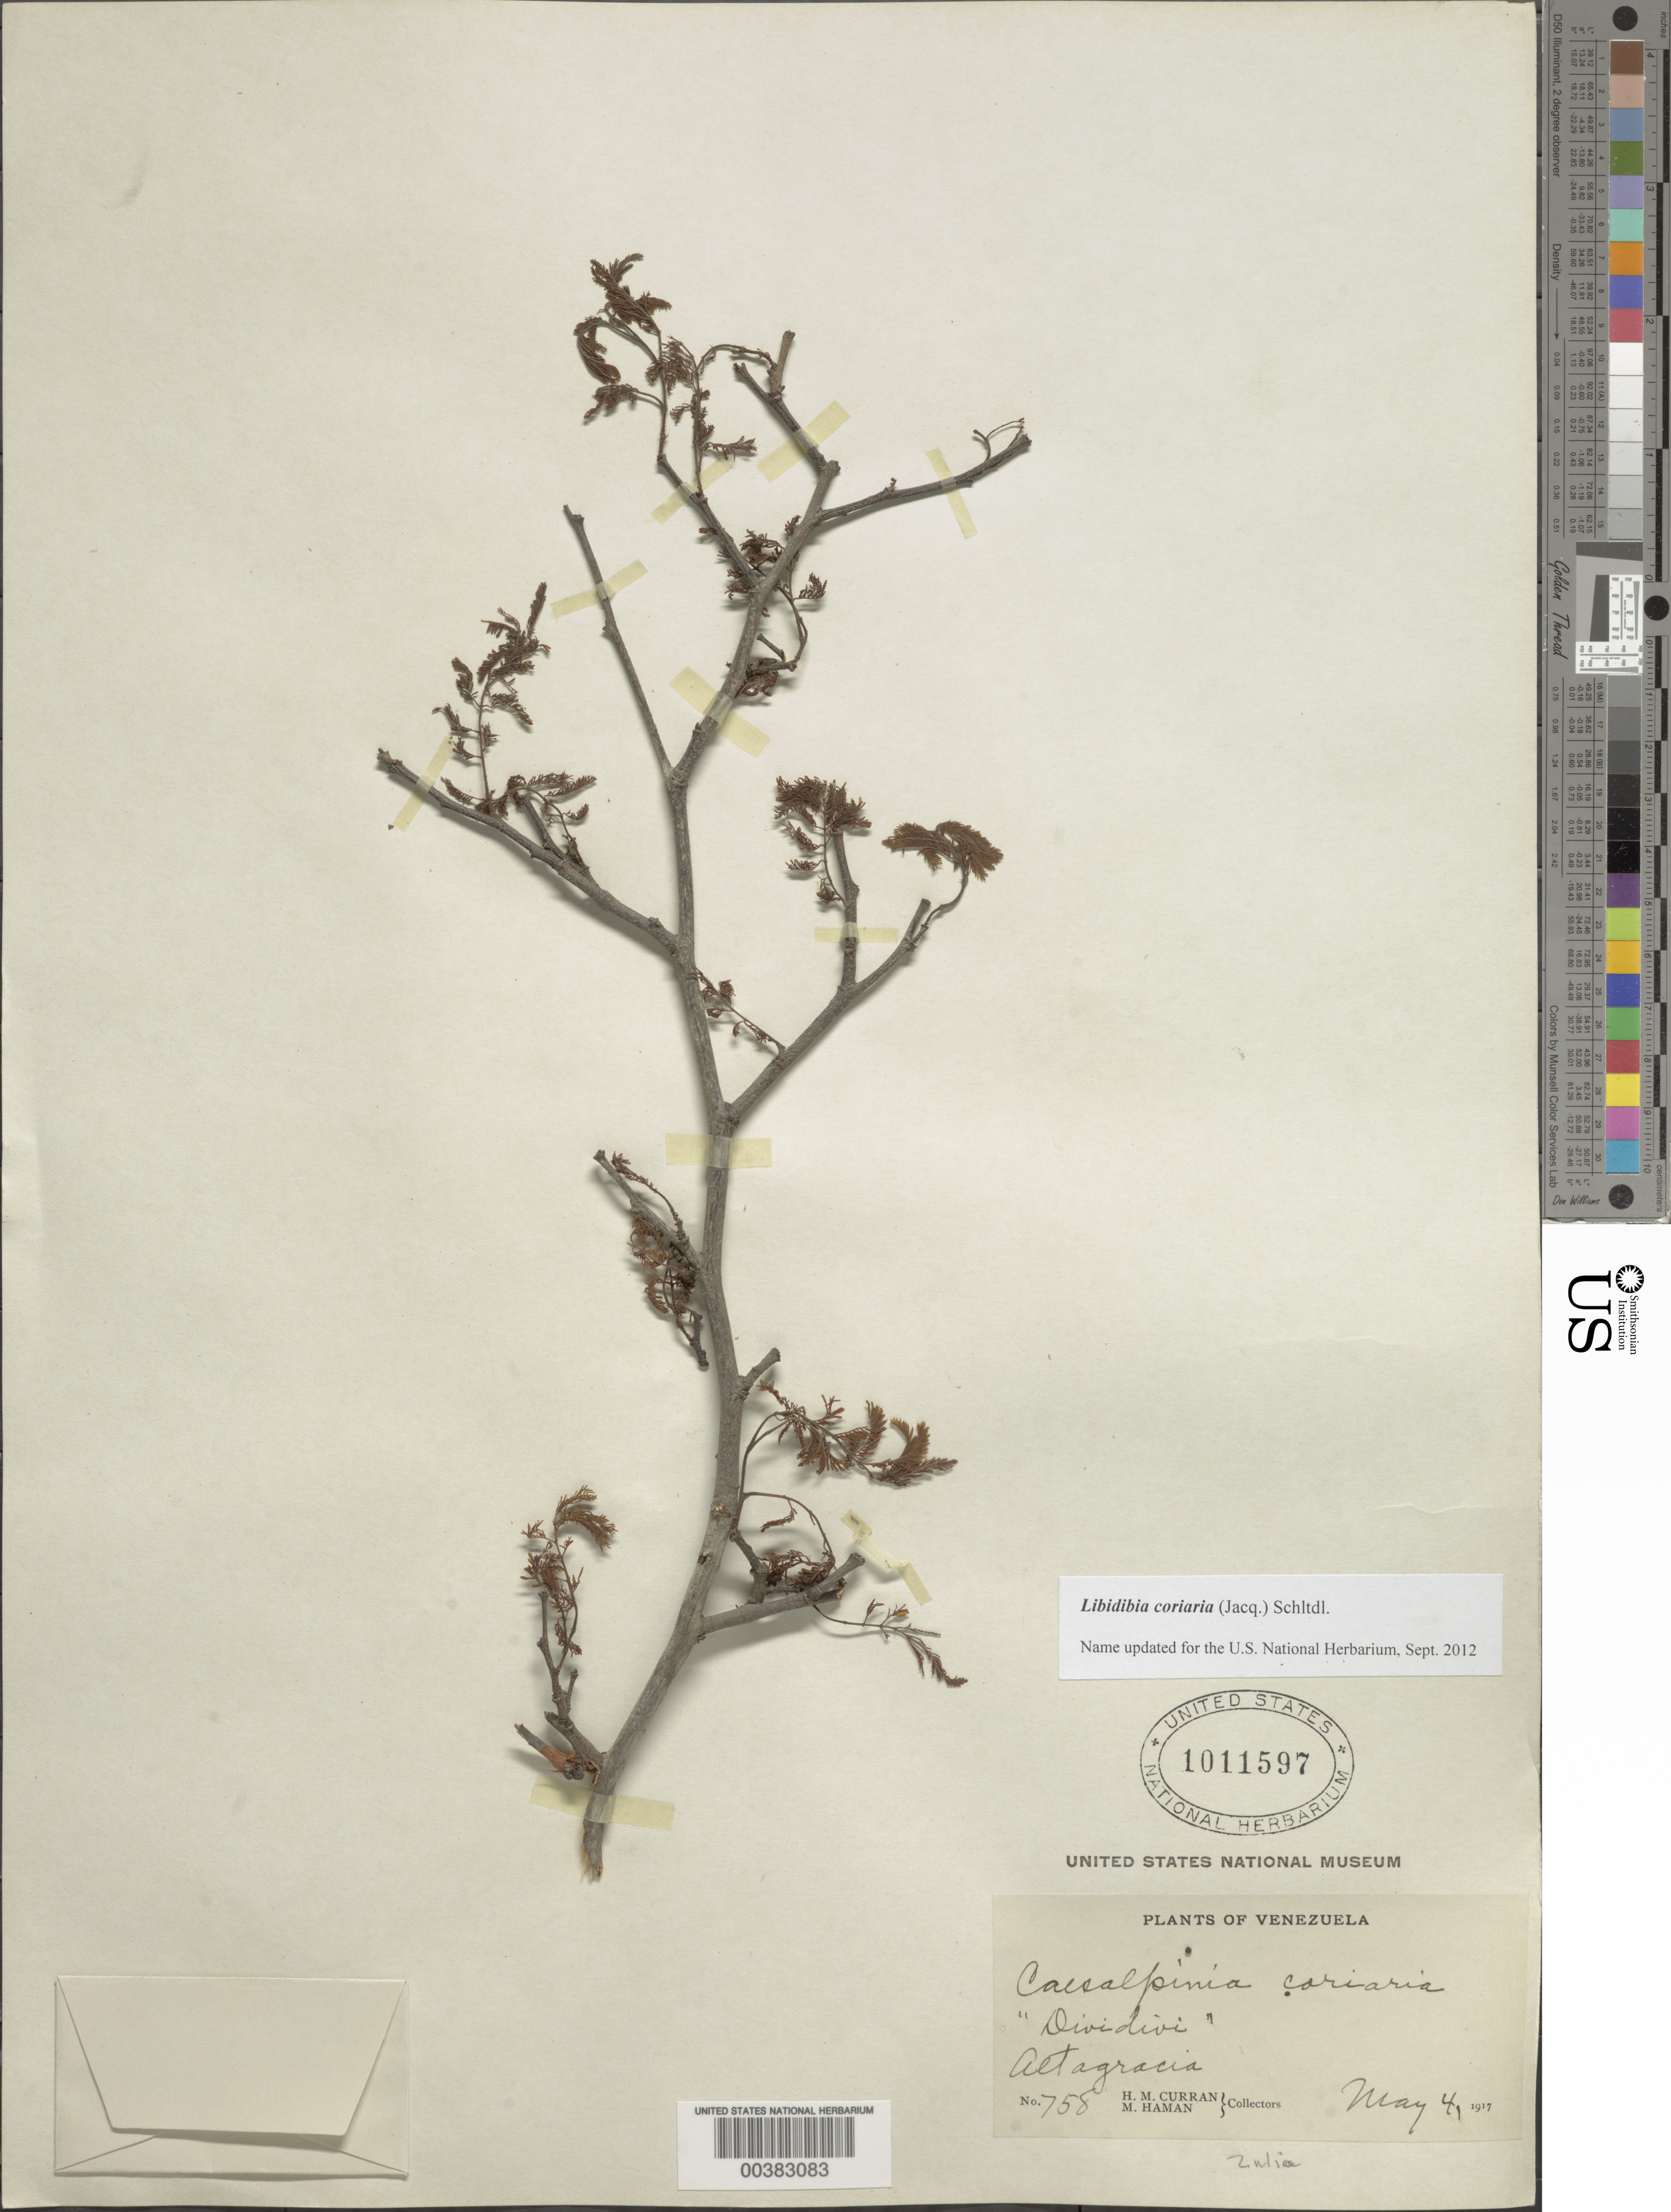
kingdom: Plantae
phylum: Tracheophyta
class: Magnoliopsida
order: Fabales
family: Fabaceae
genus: Libidibia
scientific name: Libidibia coriaria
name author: (Jacq.) Schltdl.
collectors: H. M. Curran & M. Haman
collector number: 758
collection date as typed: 04 May 1917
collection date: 1917-05-04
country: Venezuela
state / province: Zulia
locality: Altagracia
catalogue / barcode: US 1011597